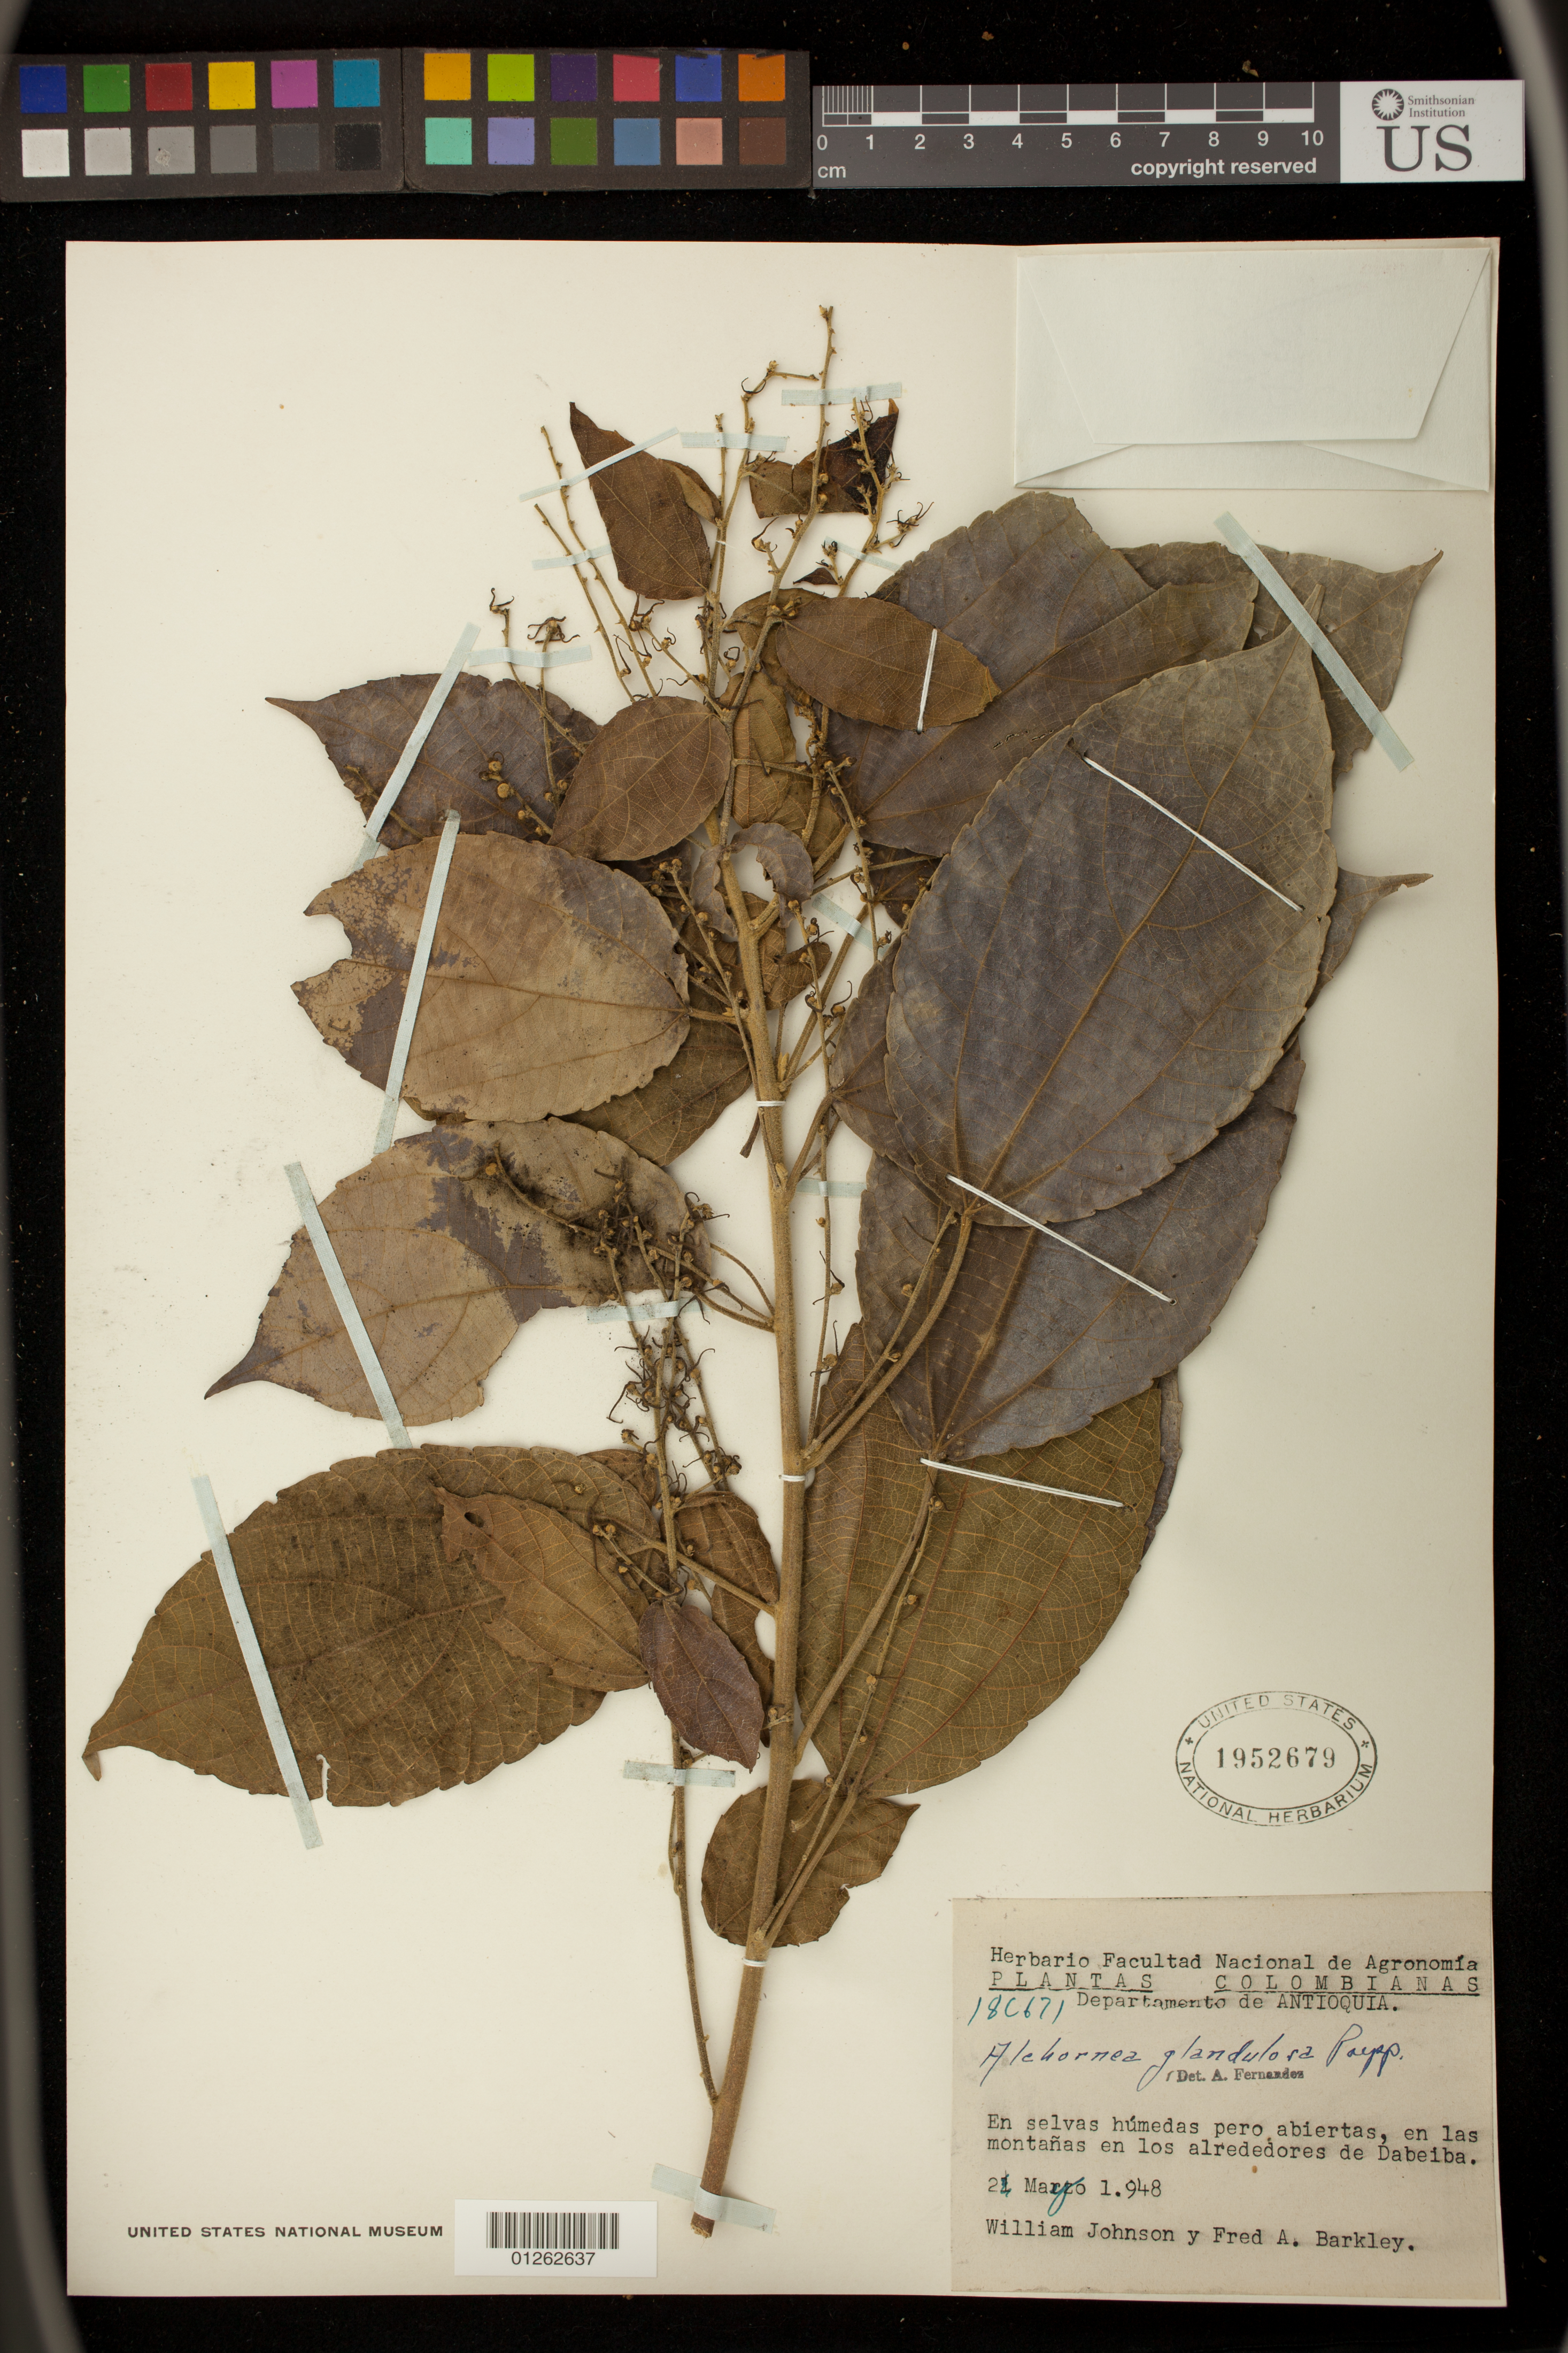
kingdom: Plantae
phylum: Tracheophyta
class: Magnoliopsida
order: Malpighiales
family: Euphorbiaceae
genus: Alchornea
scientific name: Alchornea glandulosa subsp. glandulosa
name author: Poepp.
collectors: W. Johnson & F. A. Barkley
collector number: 18C671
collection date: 1948-03-02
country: Colombia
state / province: Antioquia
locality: En las montanas en los alrededores de Dabeiba.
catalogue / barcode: US 1952679